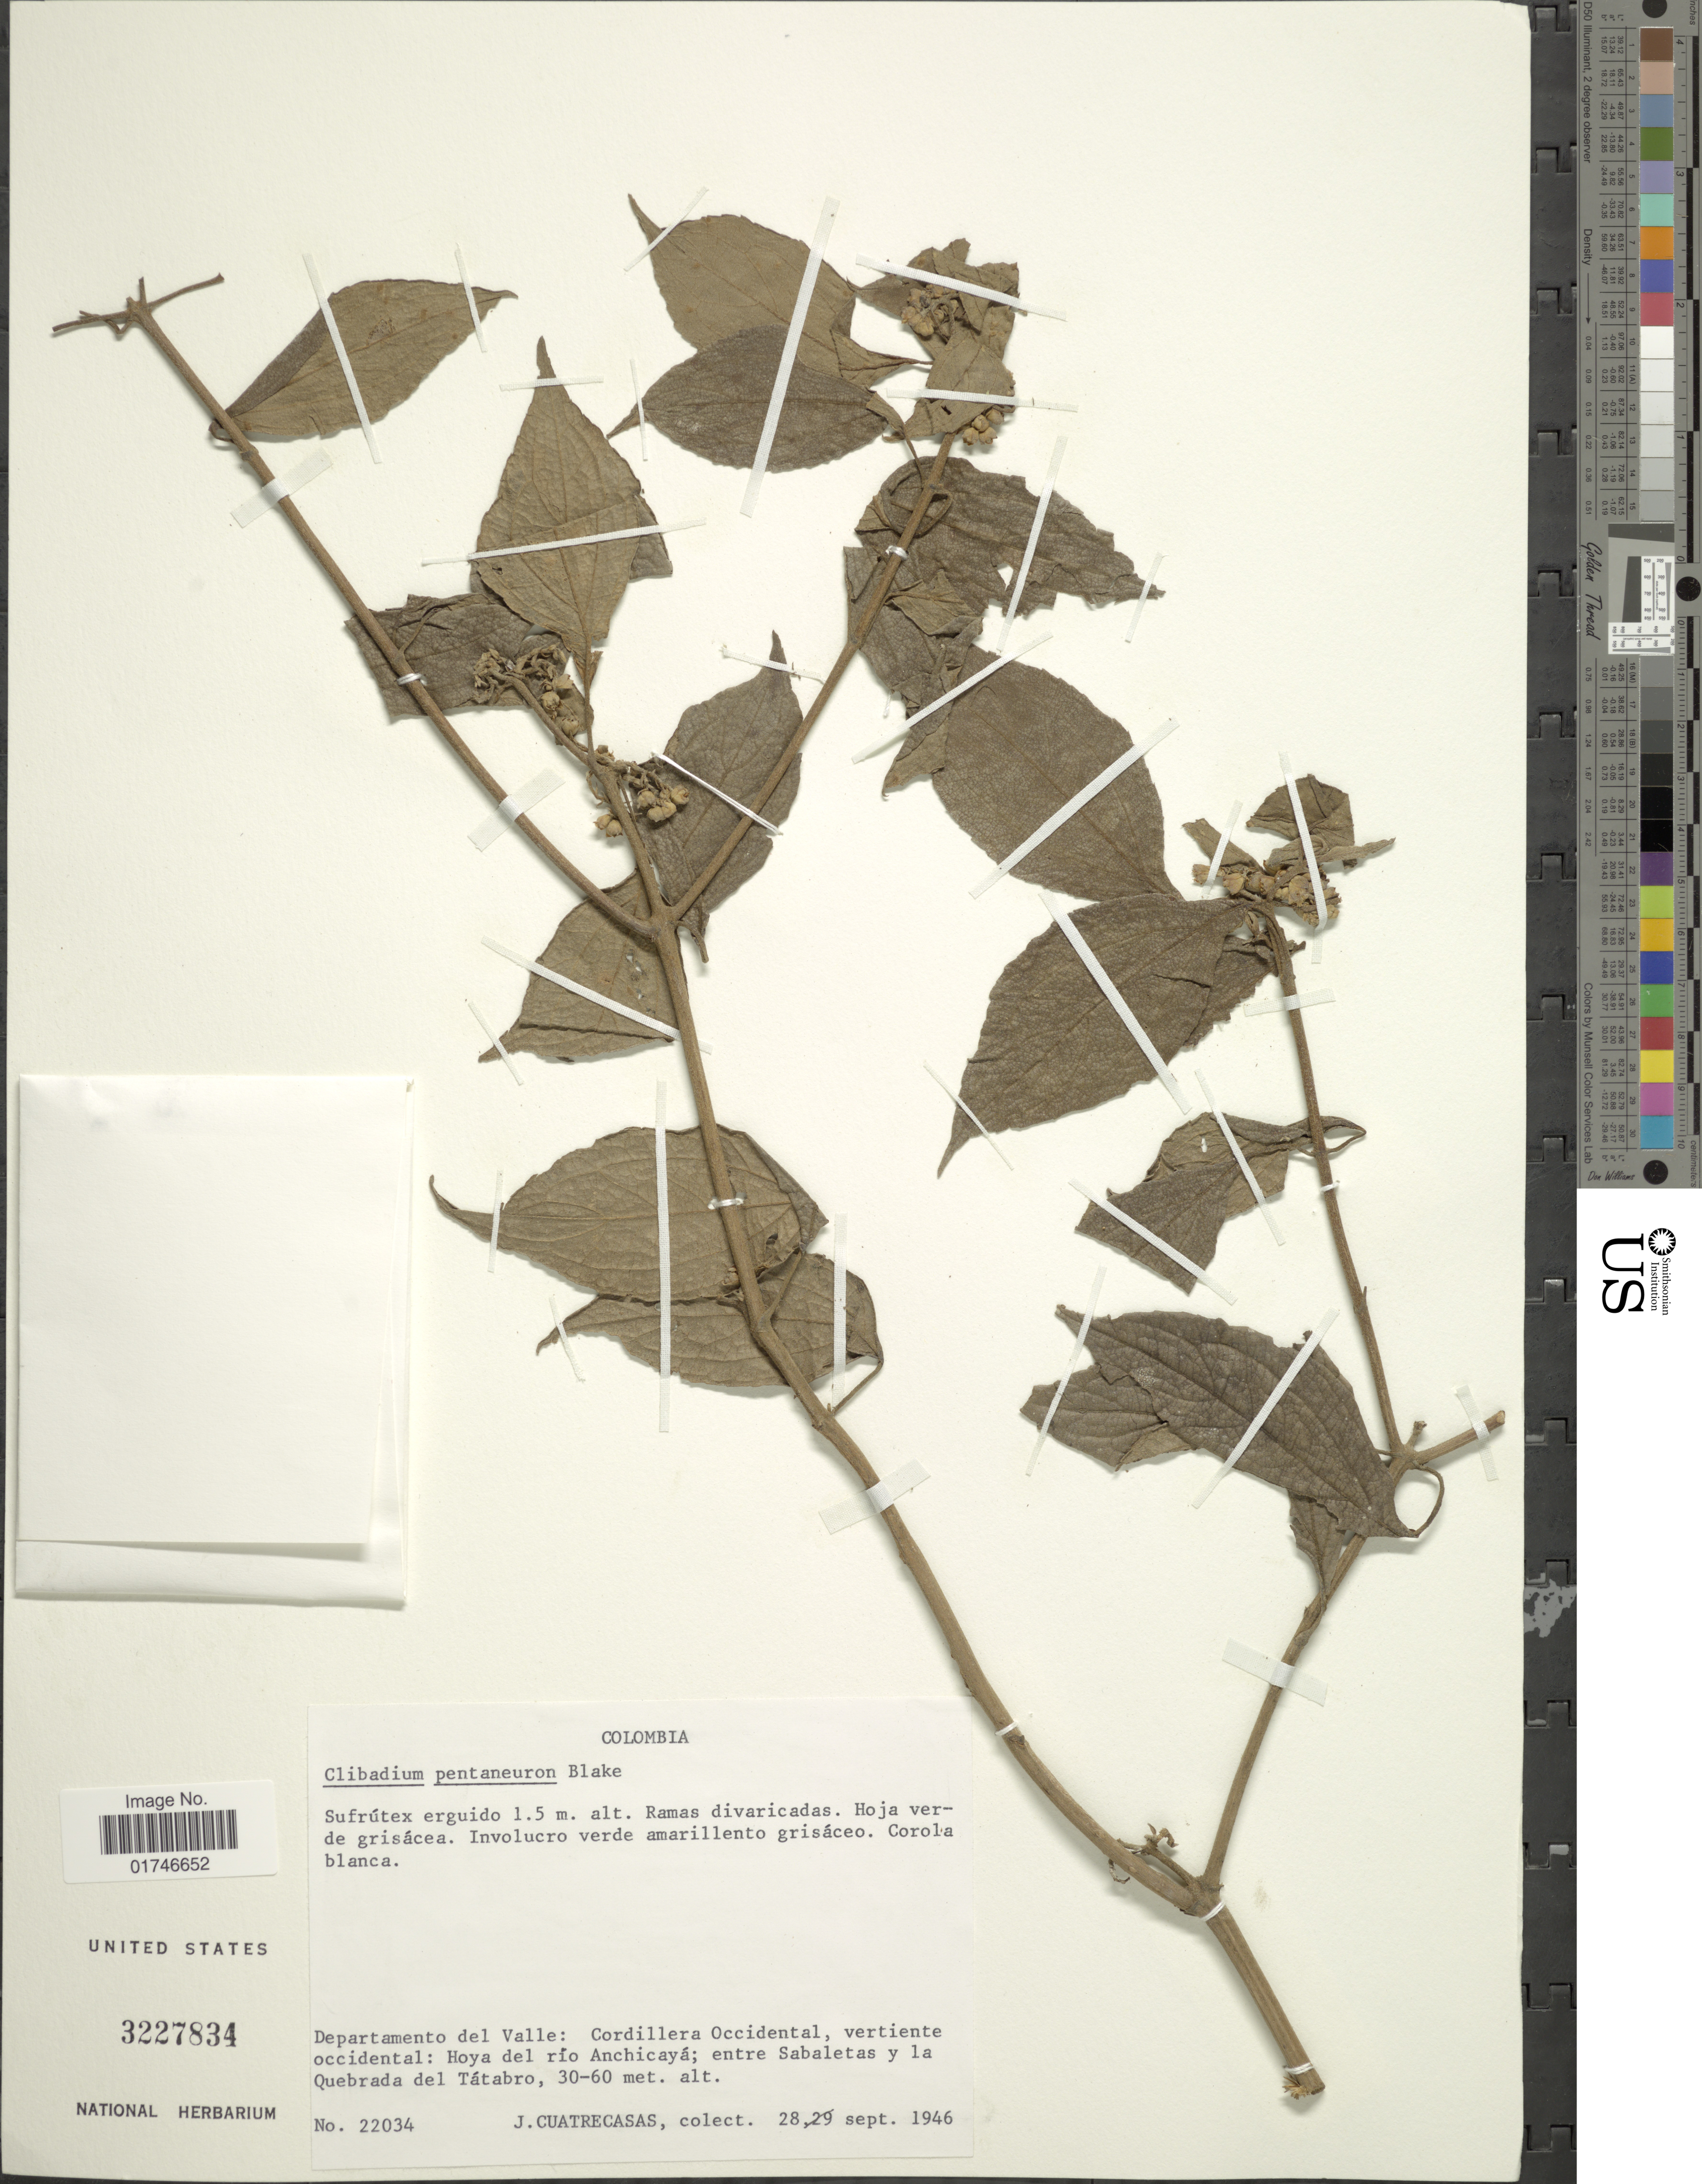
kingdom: Plantae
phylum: Tracheophyta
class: Magnoliopsida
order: Asterales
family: Asteraceae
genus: Clibadium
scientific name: Clibadium pentaneuron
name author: S.F. Blake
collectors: J. Cuatrecasas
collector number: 22034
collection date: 1946-09-28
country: Colombia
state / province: Valle del Cauca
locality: Departamento del Valle: Cordillera Occidental, vertiente occidental: Hoya del rio Anchicaya; entre Sabaletas y la Quebrada del Tatabro.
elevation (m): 30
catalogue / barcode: US 3227834